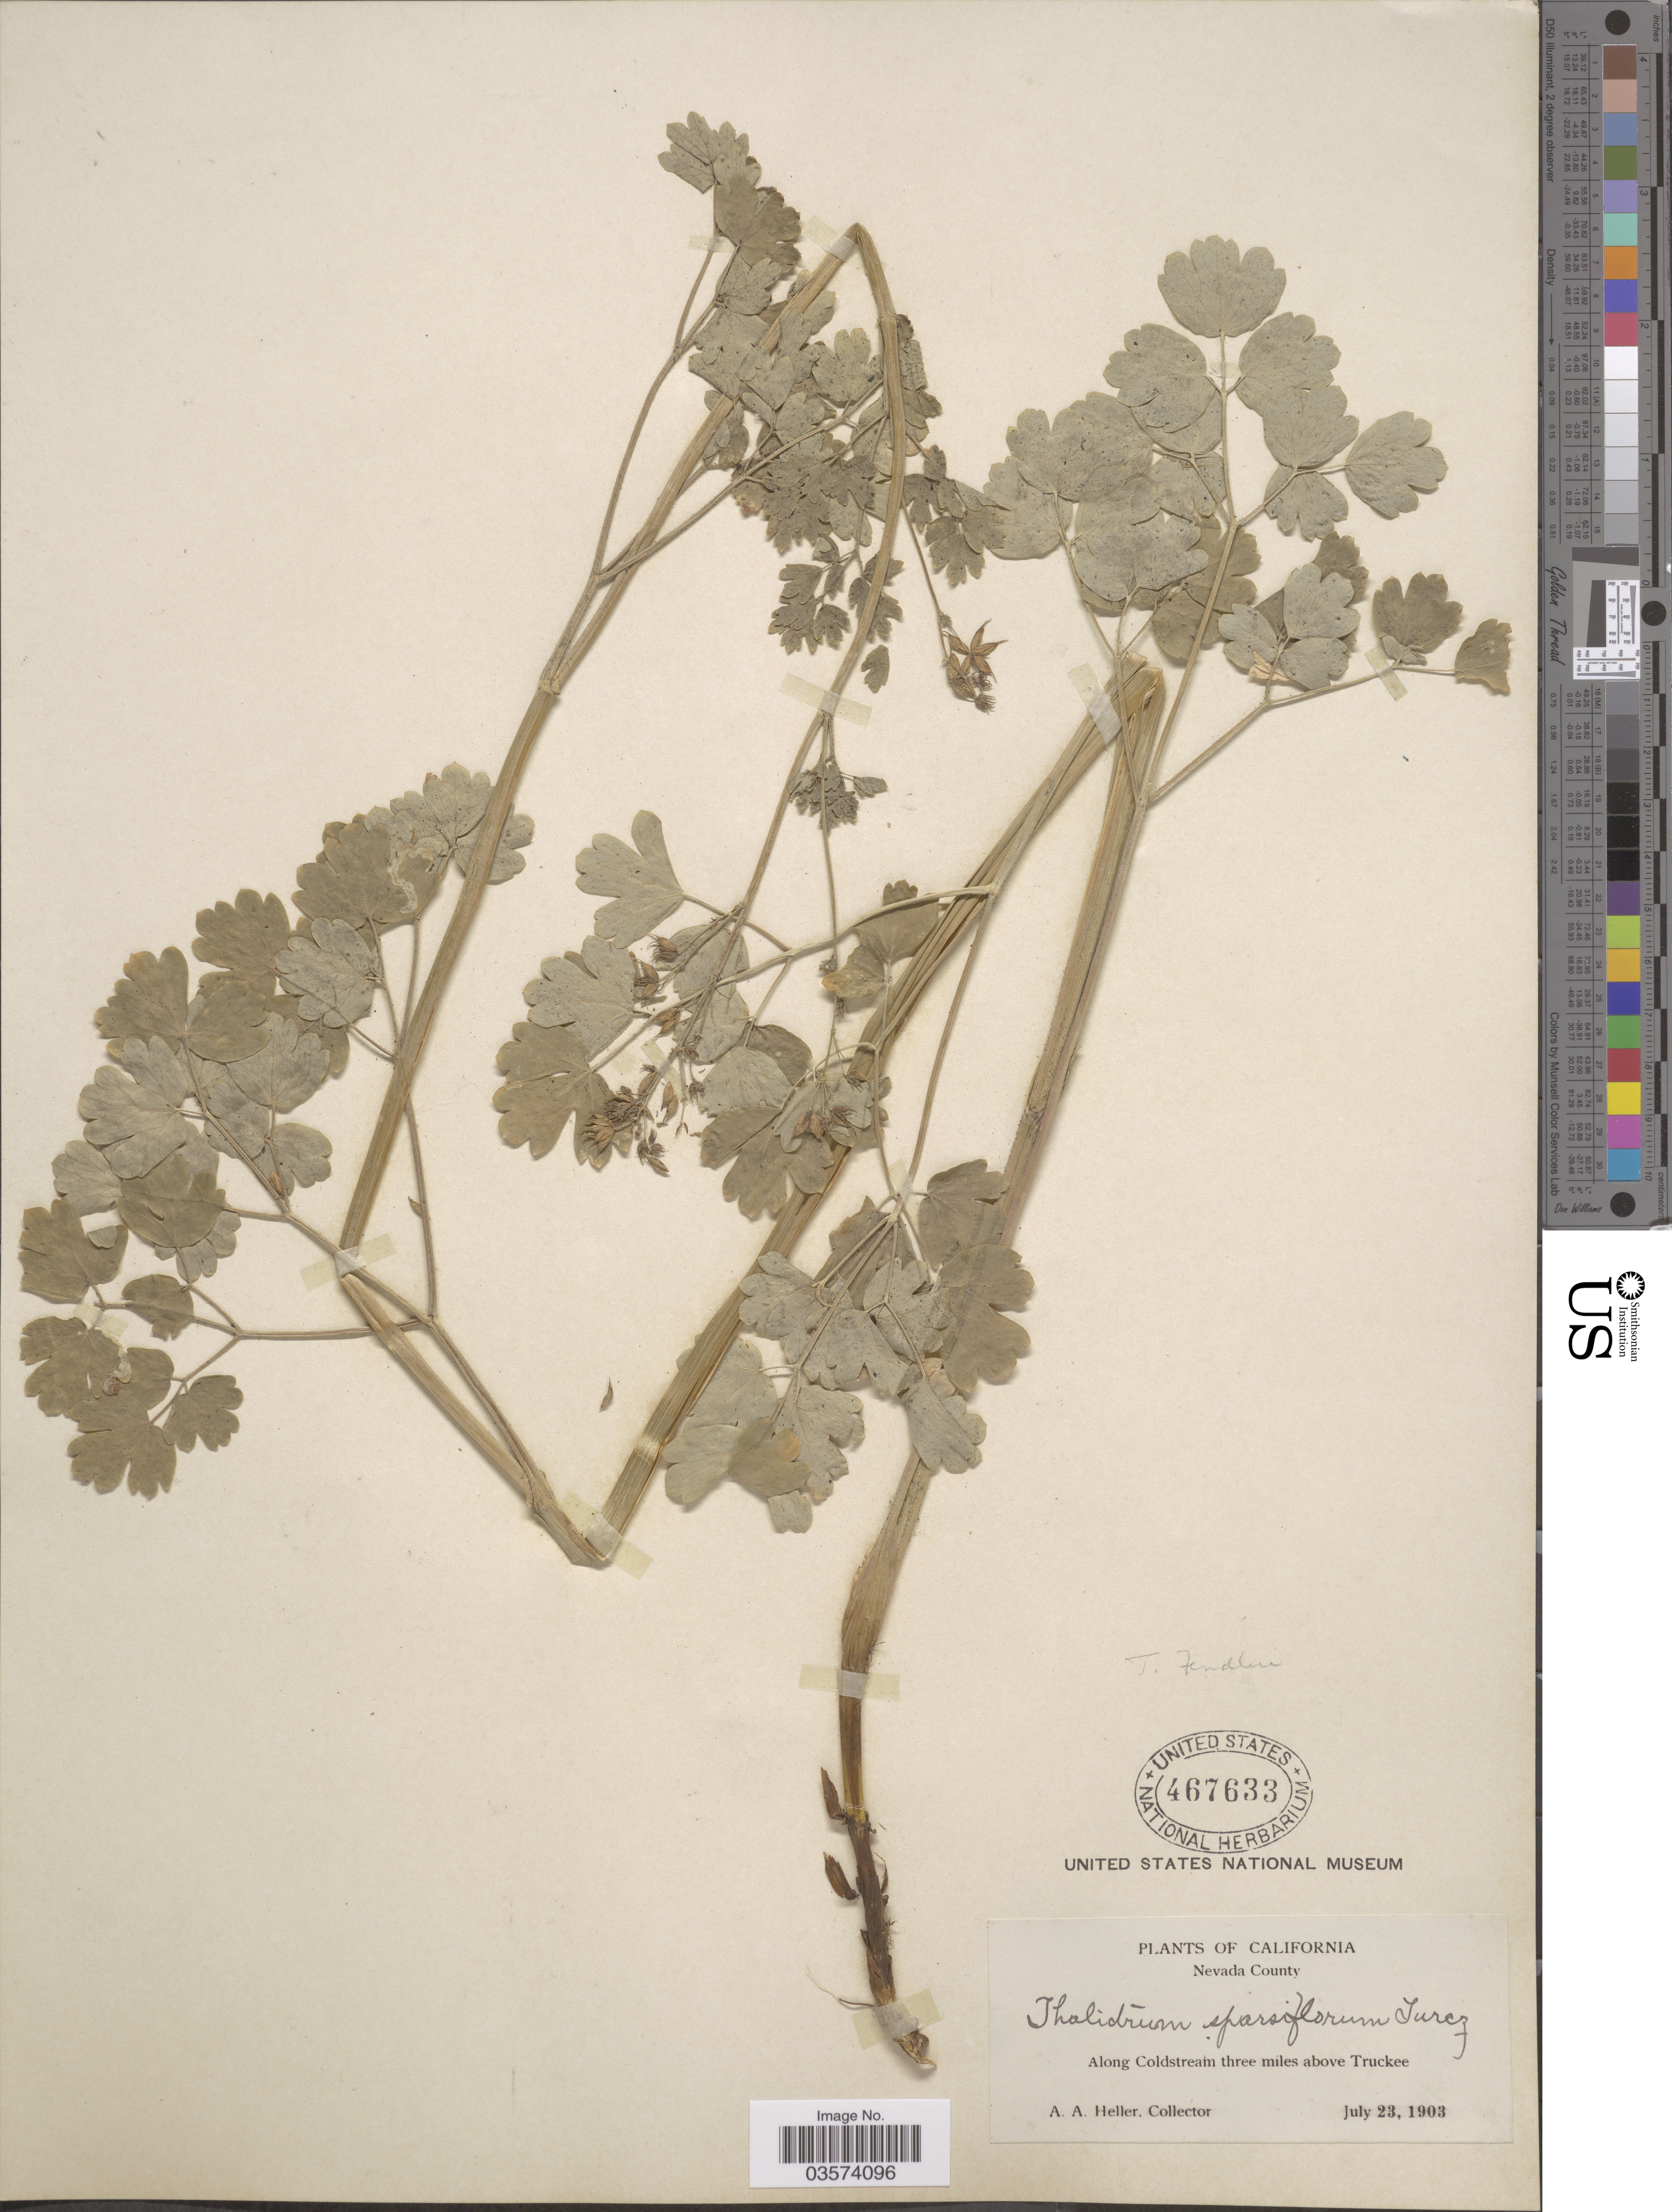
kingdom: Plantae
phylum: Tracheophyta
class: Magnoliopsida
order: Ranunculales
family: Ranunculaceae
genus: Thalictrum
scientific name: Thalictrum fendleri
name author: Engelm. ex A. Gray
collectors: A. A. Heller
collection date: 1903-07-23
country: United States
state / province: California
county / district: Nevada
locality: Nevada County. Along Coldstream three miles above Truckee.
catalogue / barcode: US 467633